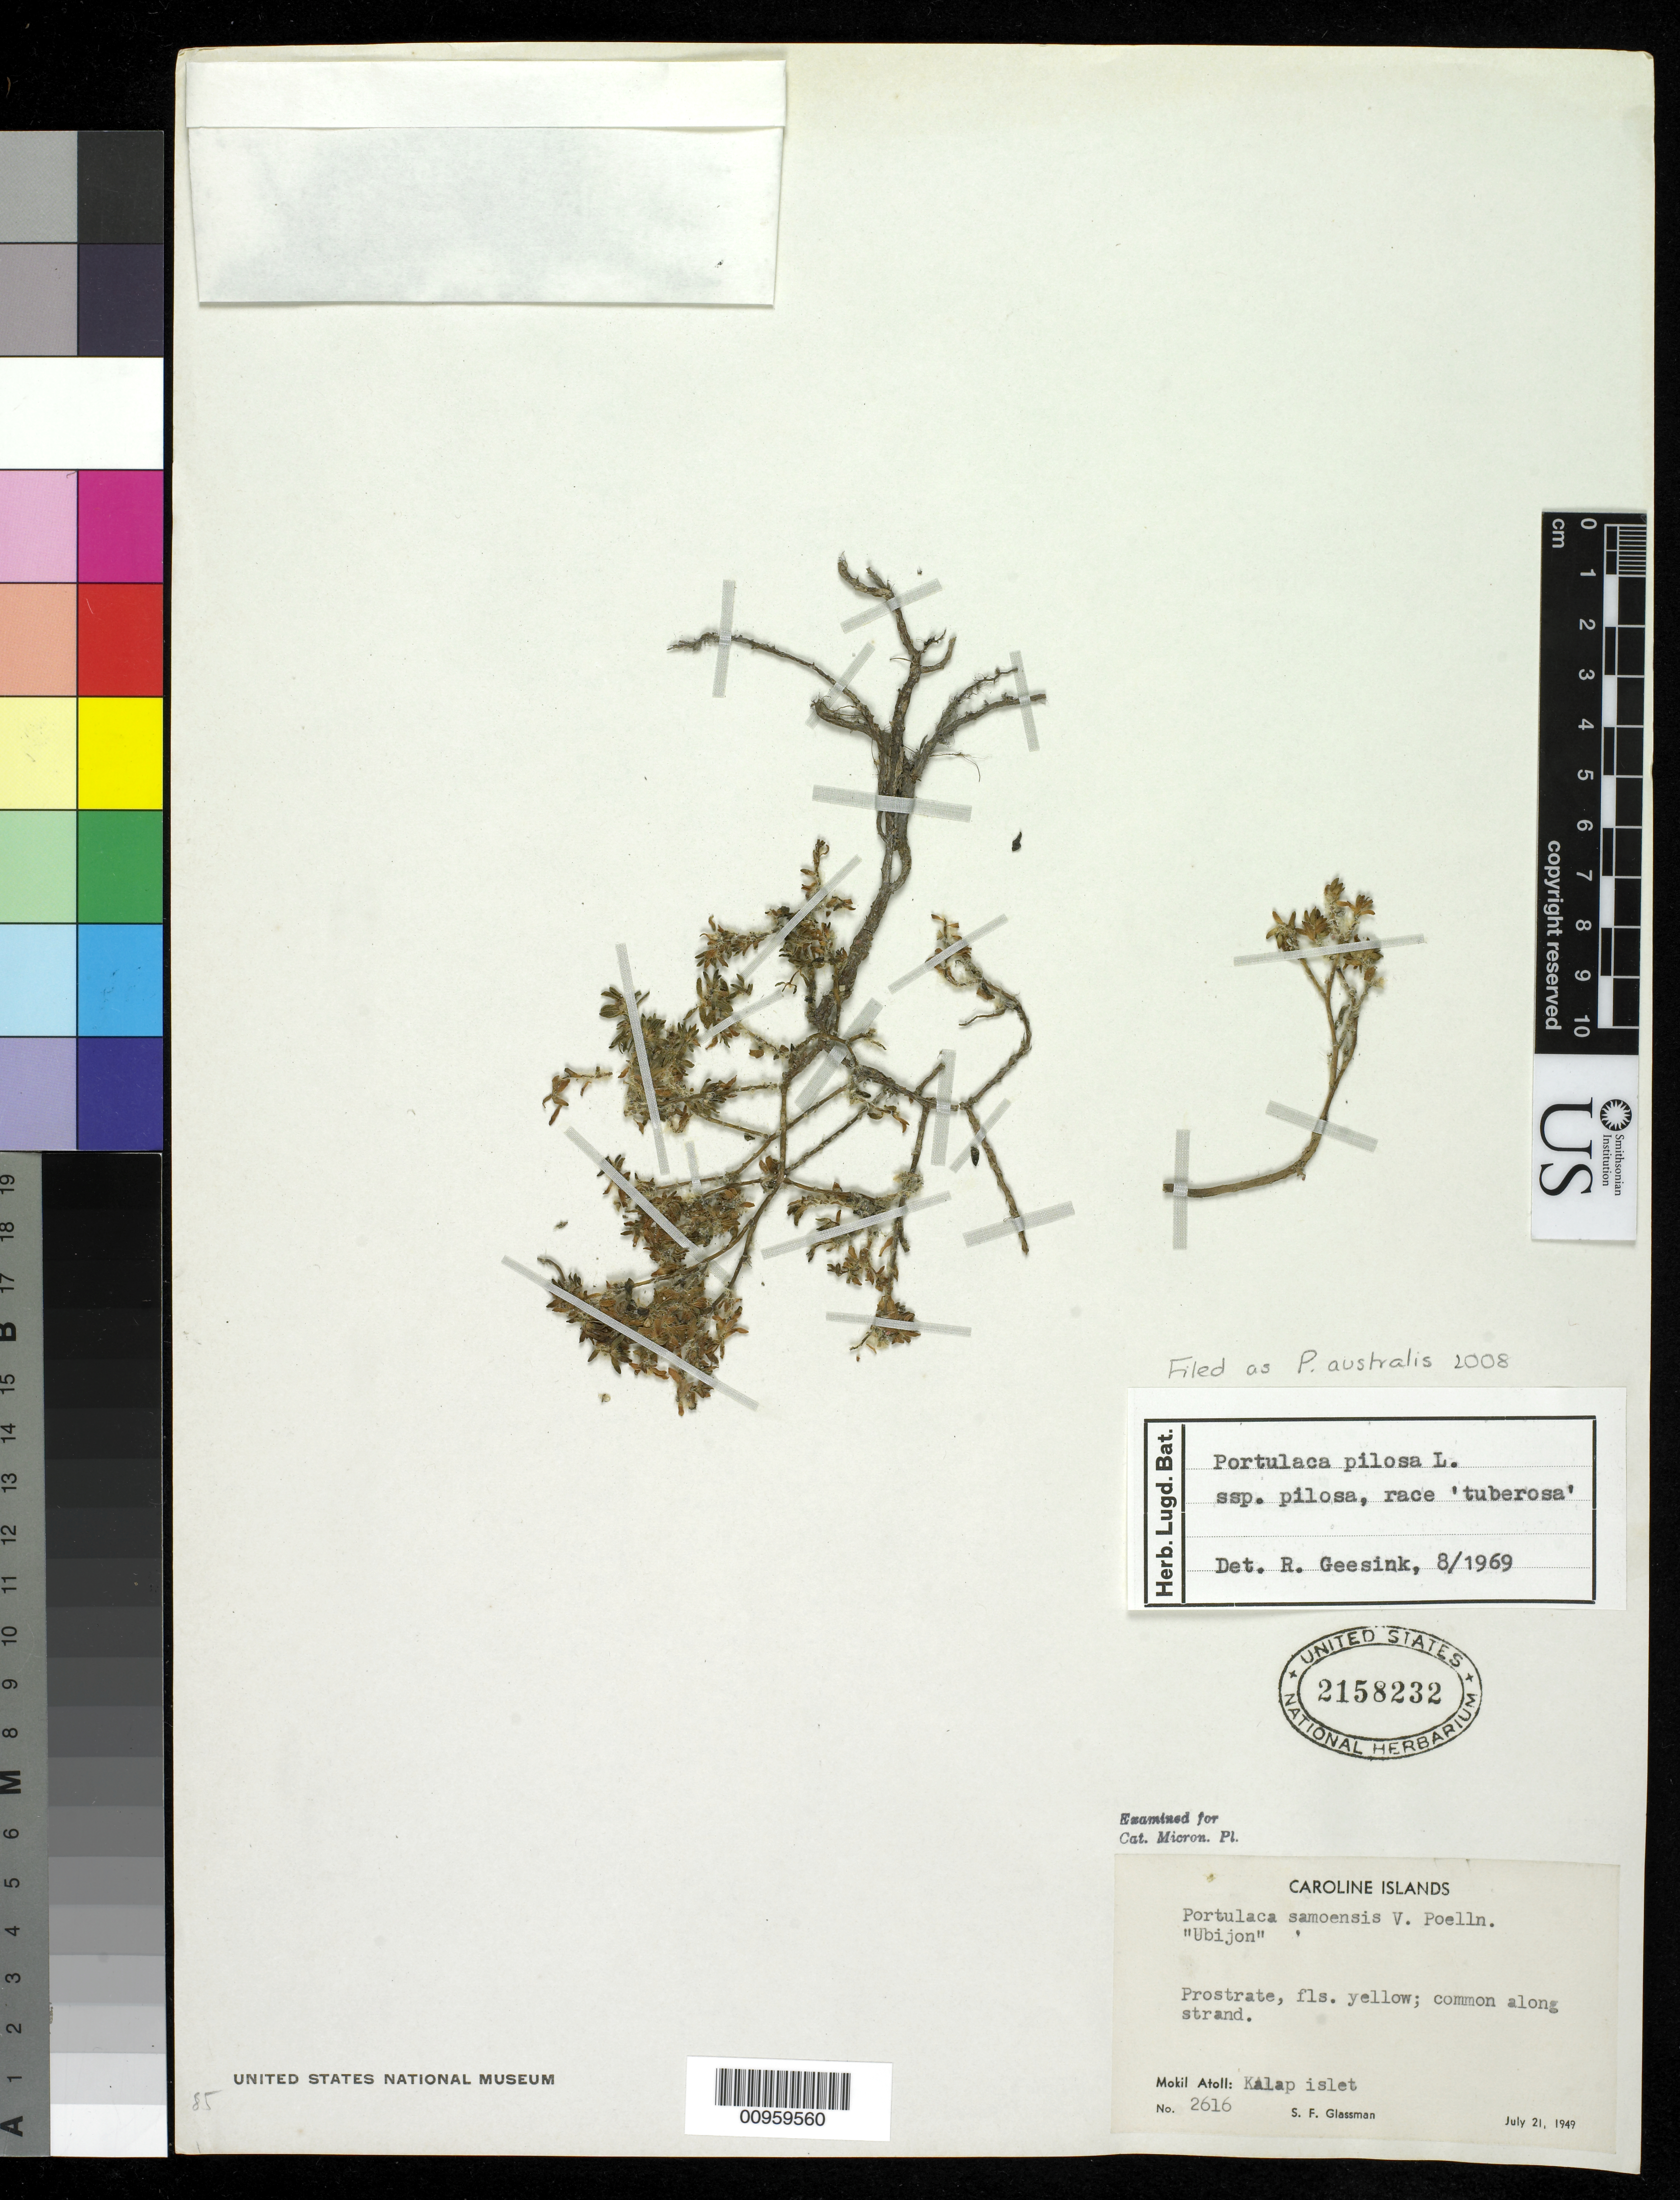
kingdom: Plantae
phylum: Tracheophyta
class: Magnoliopsida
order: Caryophyllales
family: Portulacaceae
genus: Portulaca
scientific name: Portulaca australis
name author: Endl.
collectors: S. F. Glassman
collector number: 2616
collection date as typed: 21 Jul 1949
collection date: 1949-07-21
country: Micronesia, Federated States of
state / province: Pohnpei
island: Mwokil (Mokil) Atoll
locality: Kalap Islet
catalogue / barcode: US 2158232